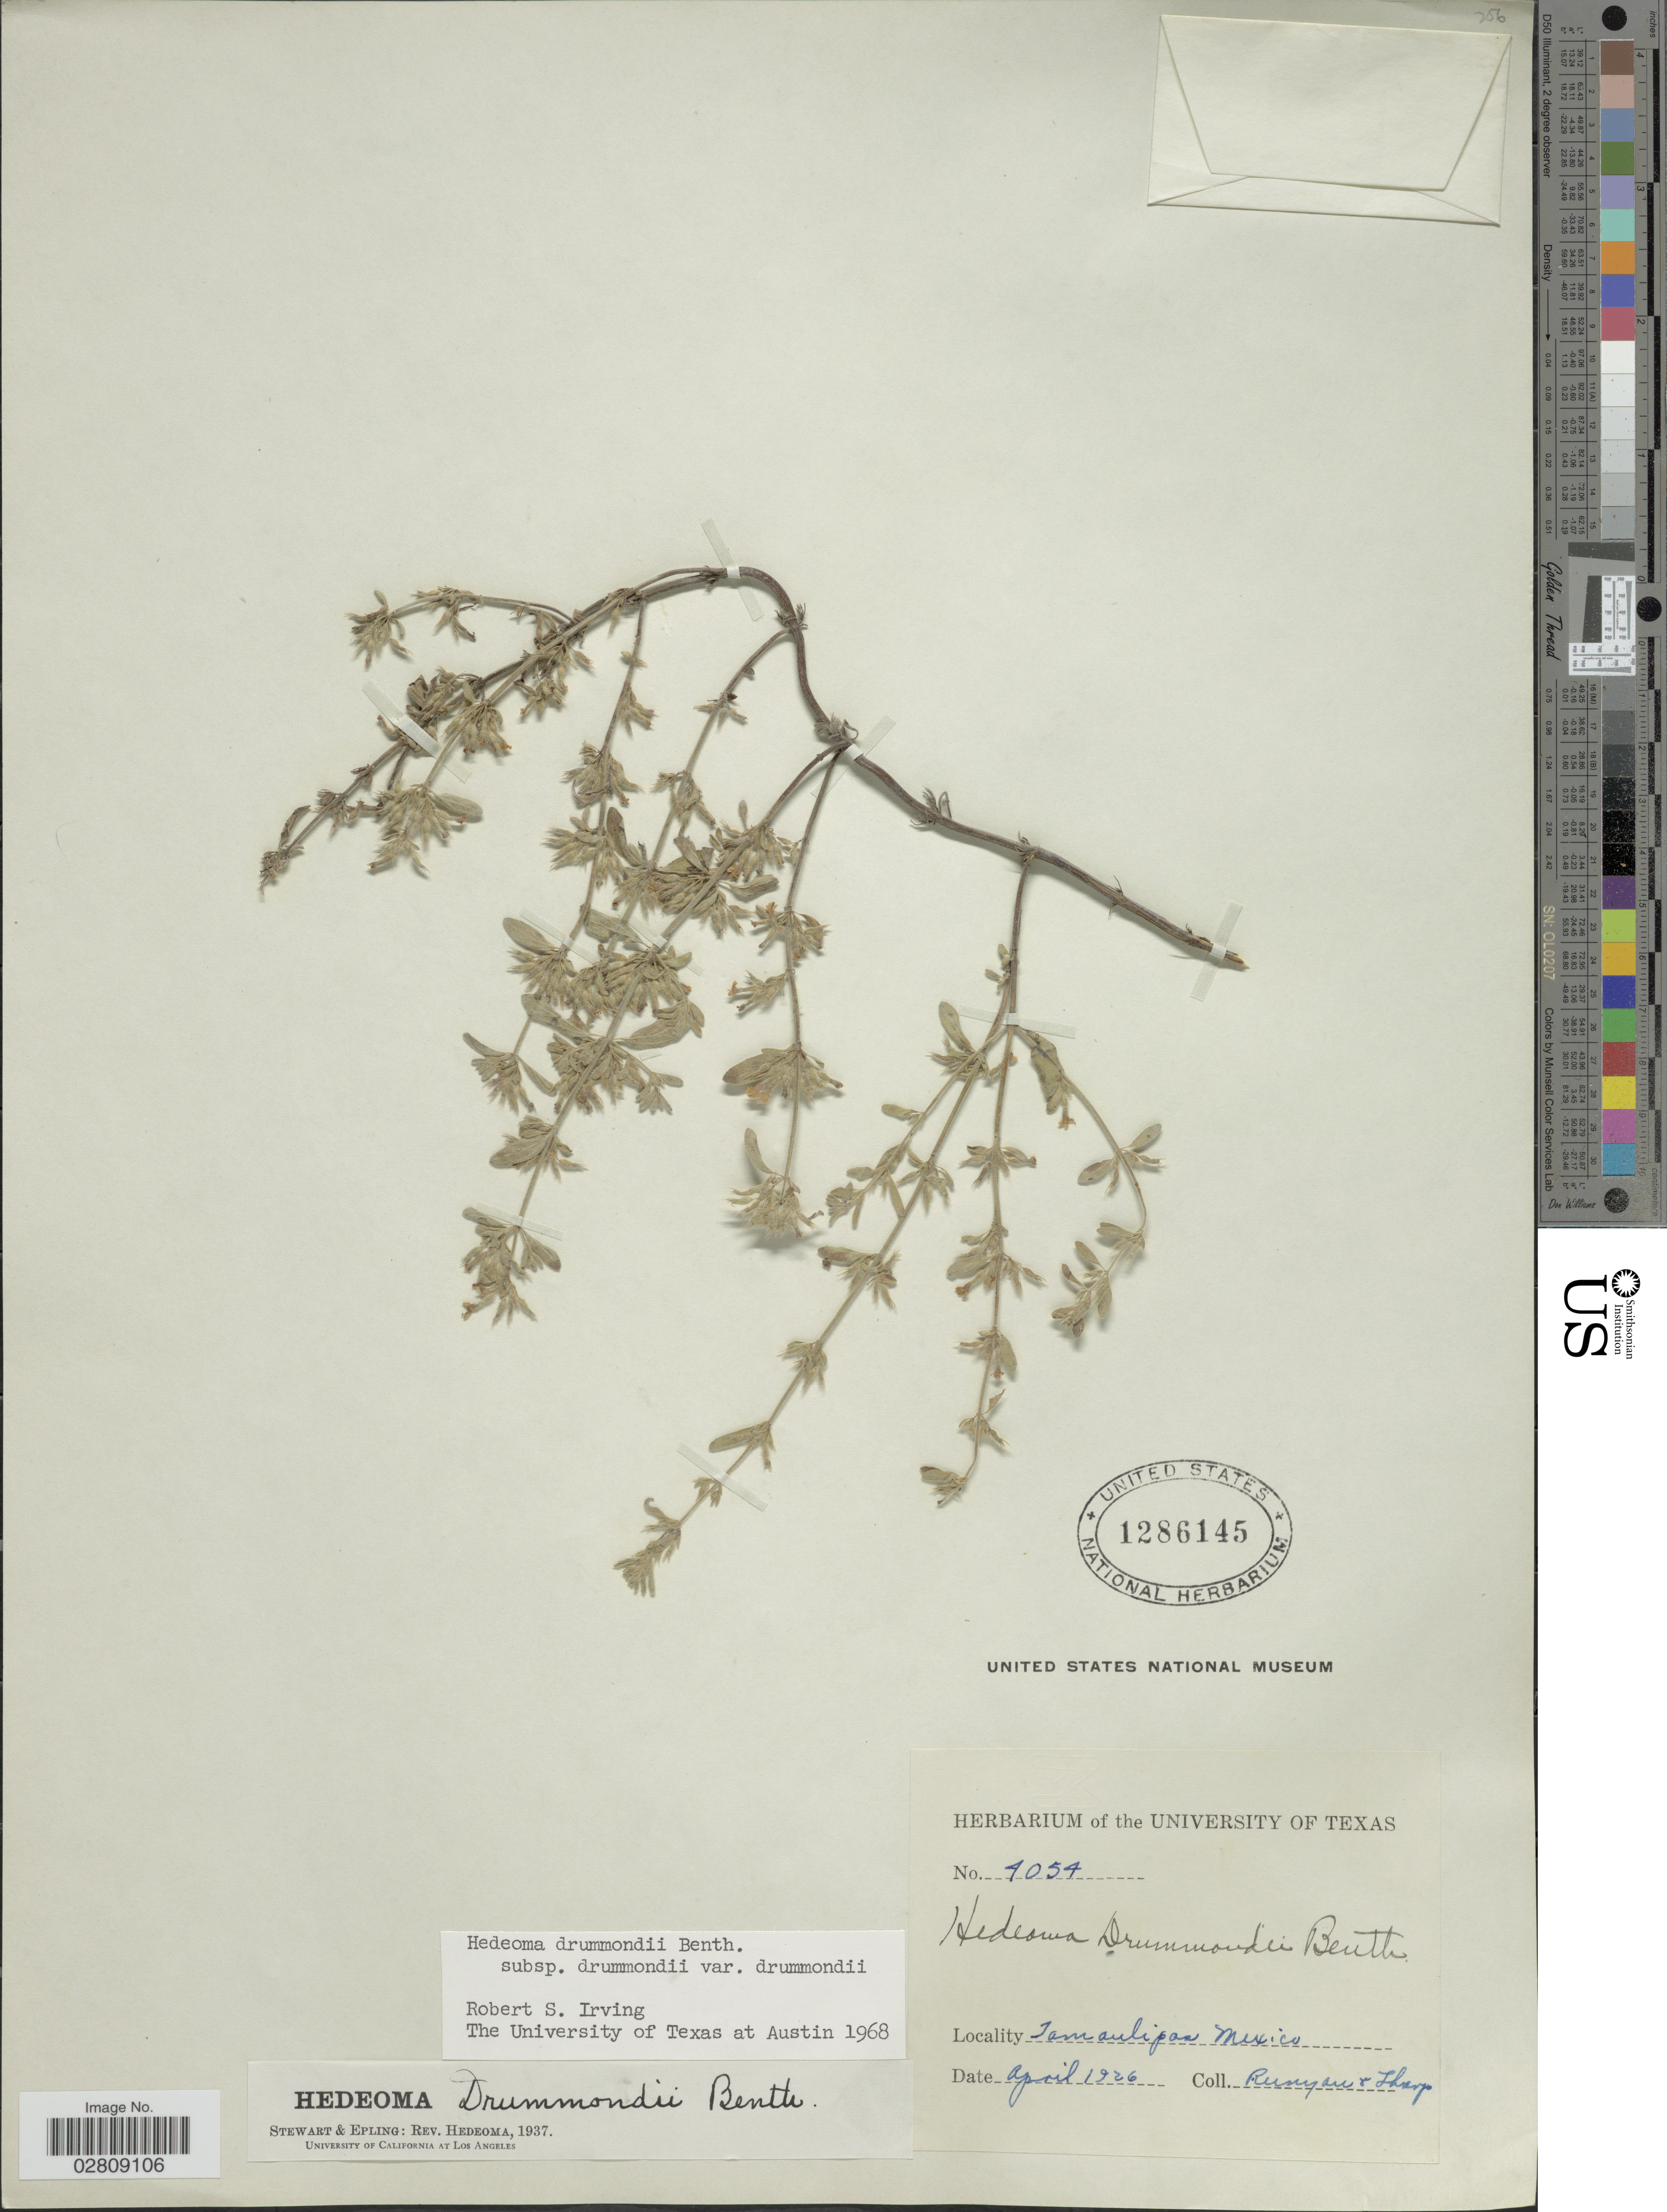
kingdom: Plantae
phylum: Tracheophyta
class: Magnoliopsida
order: Lamiales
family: Lamiaceae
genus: Hedeoma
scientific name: Hedeoma drummondii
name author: Benth.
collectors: Runyan & Tharp, --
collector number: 4054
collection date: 1926-04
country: Mexico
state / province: Tamaulipas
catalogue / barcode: US 1286145